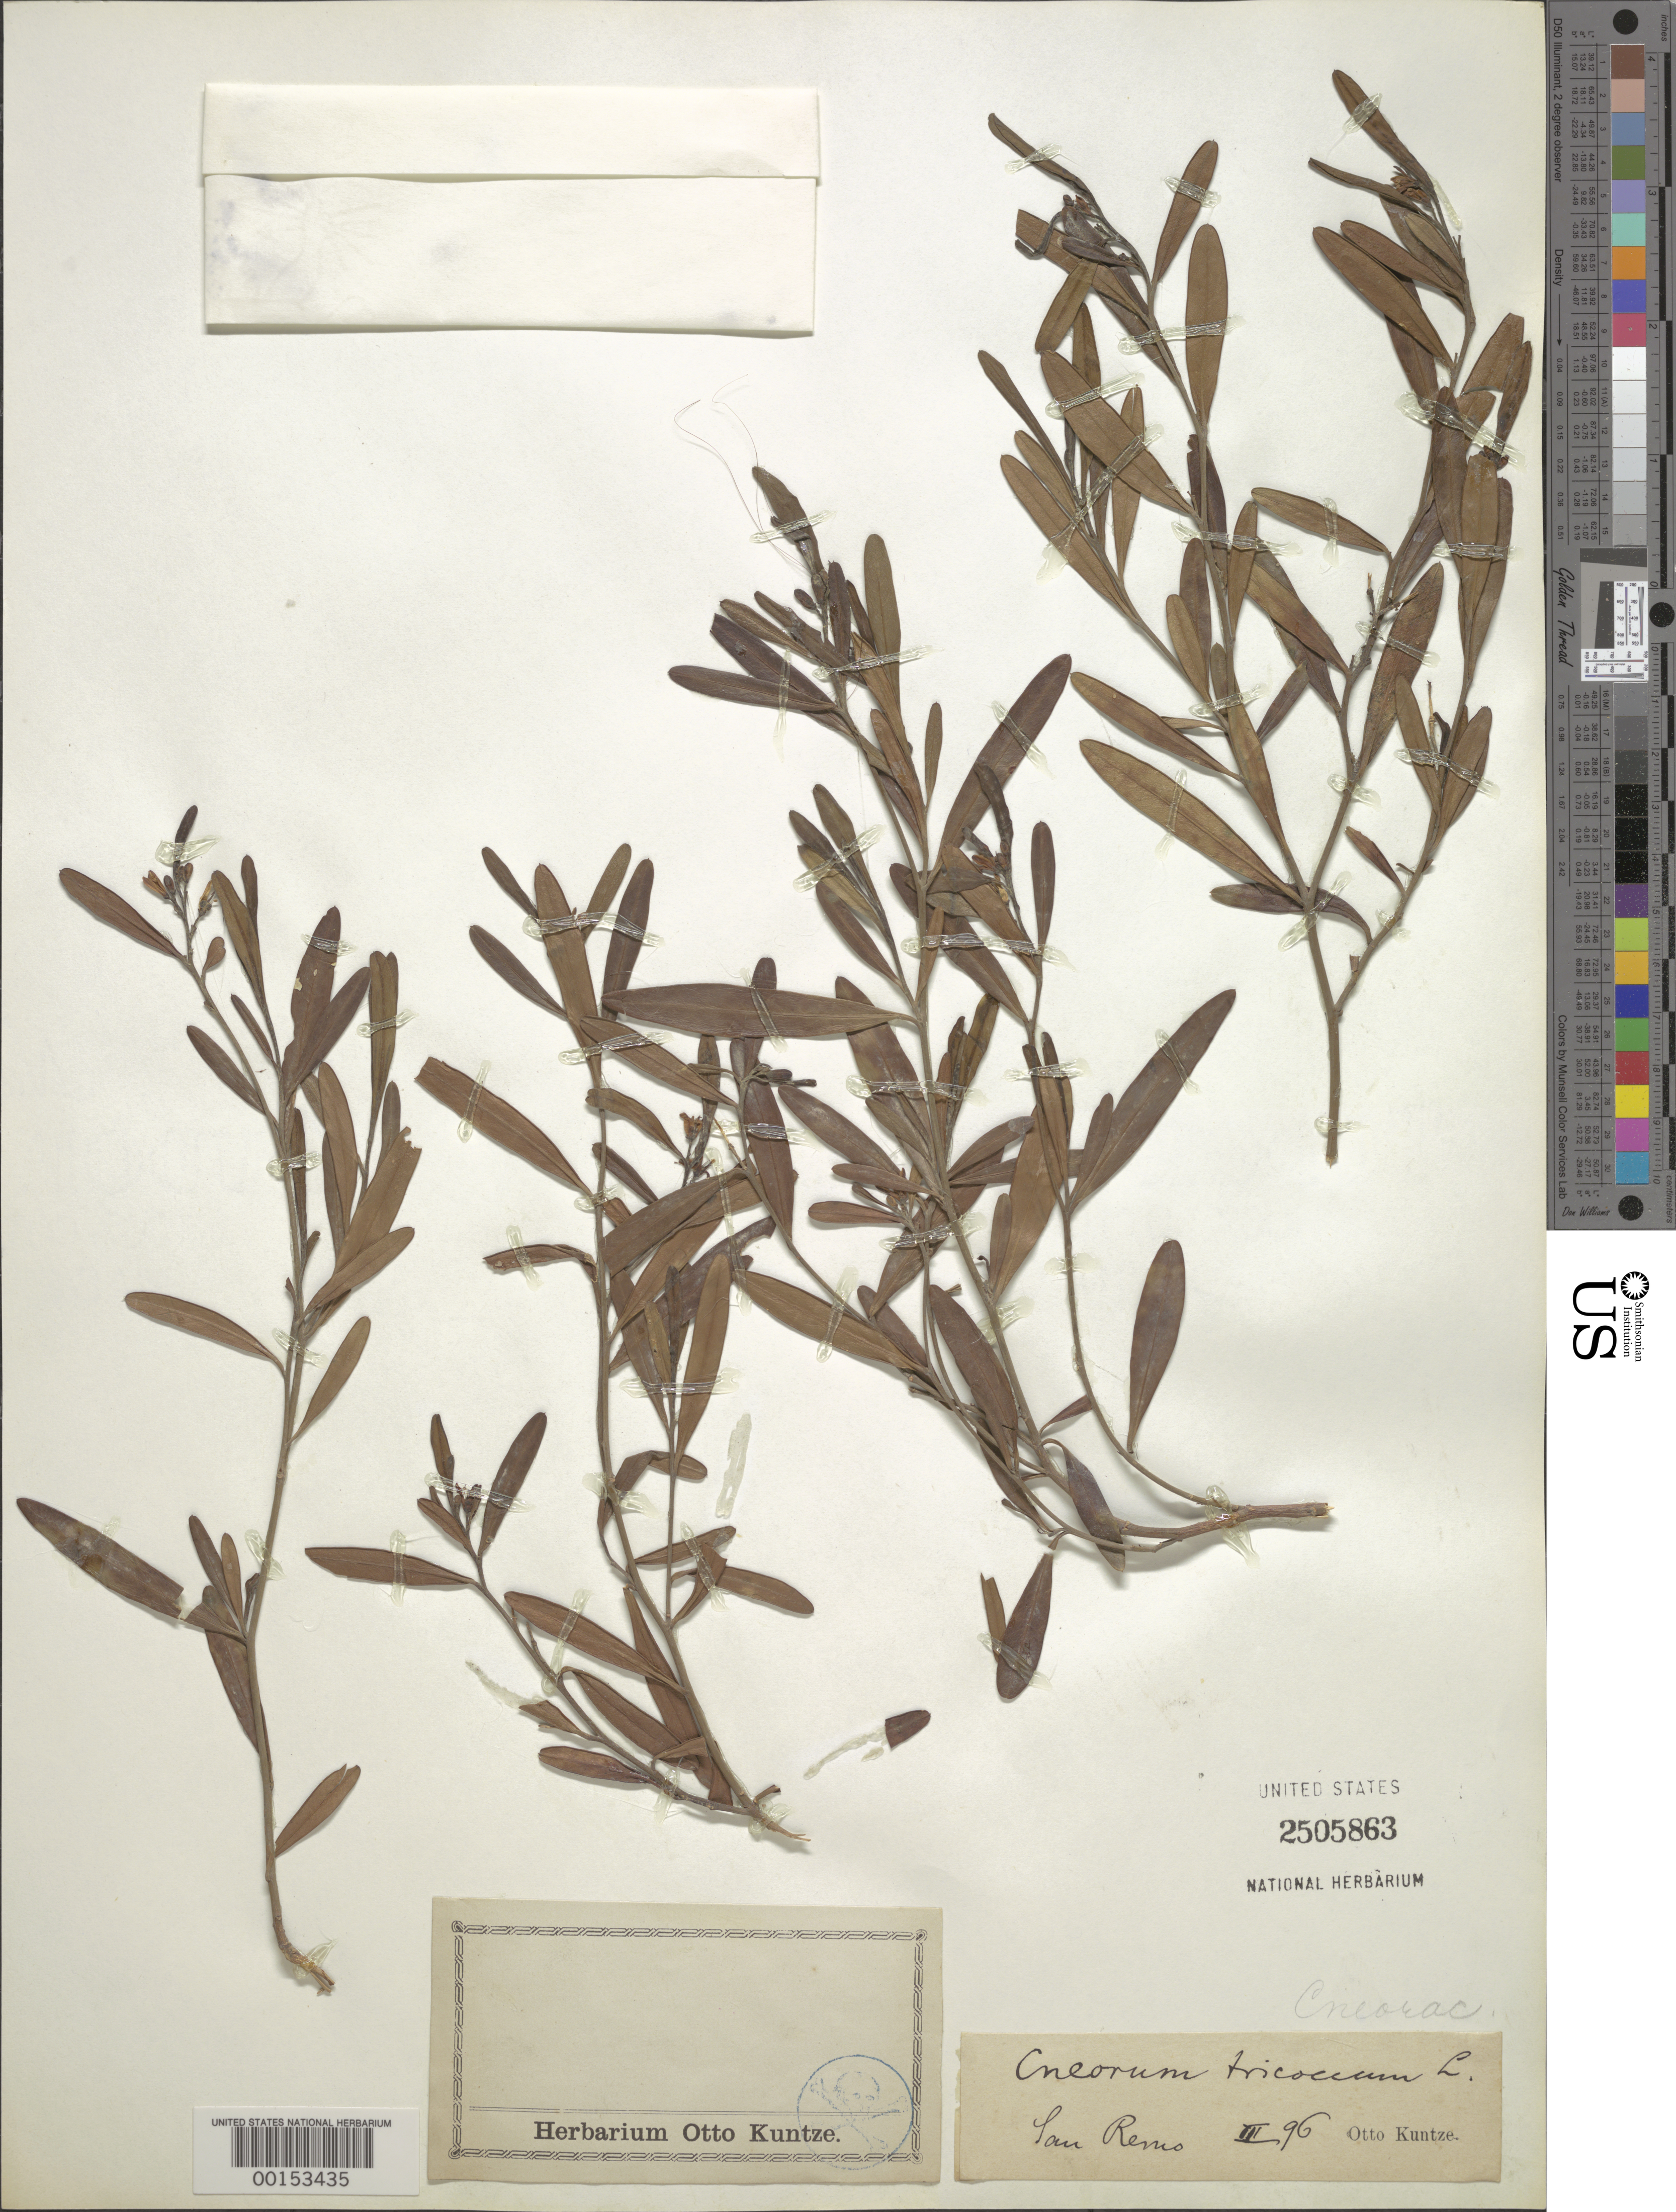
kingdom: Plantae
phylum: Tracheophyta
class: Magnoliopsida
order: Sapindales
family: Rutaceae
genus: Cneorum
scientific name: Cneorum tricoccon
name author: L.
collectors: C.E.O. Kuntze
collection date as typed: Transcribed d/m/y: /3/96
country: Italy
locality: San Remo.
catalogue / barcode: US 2505863